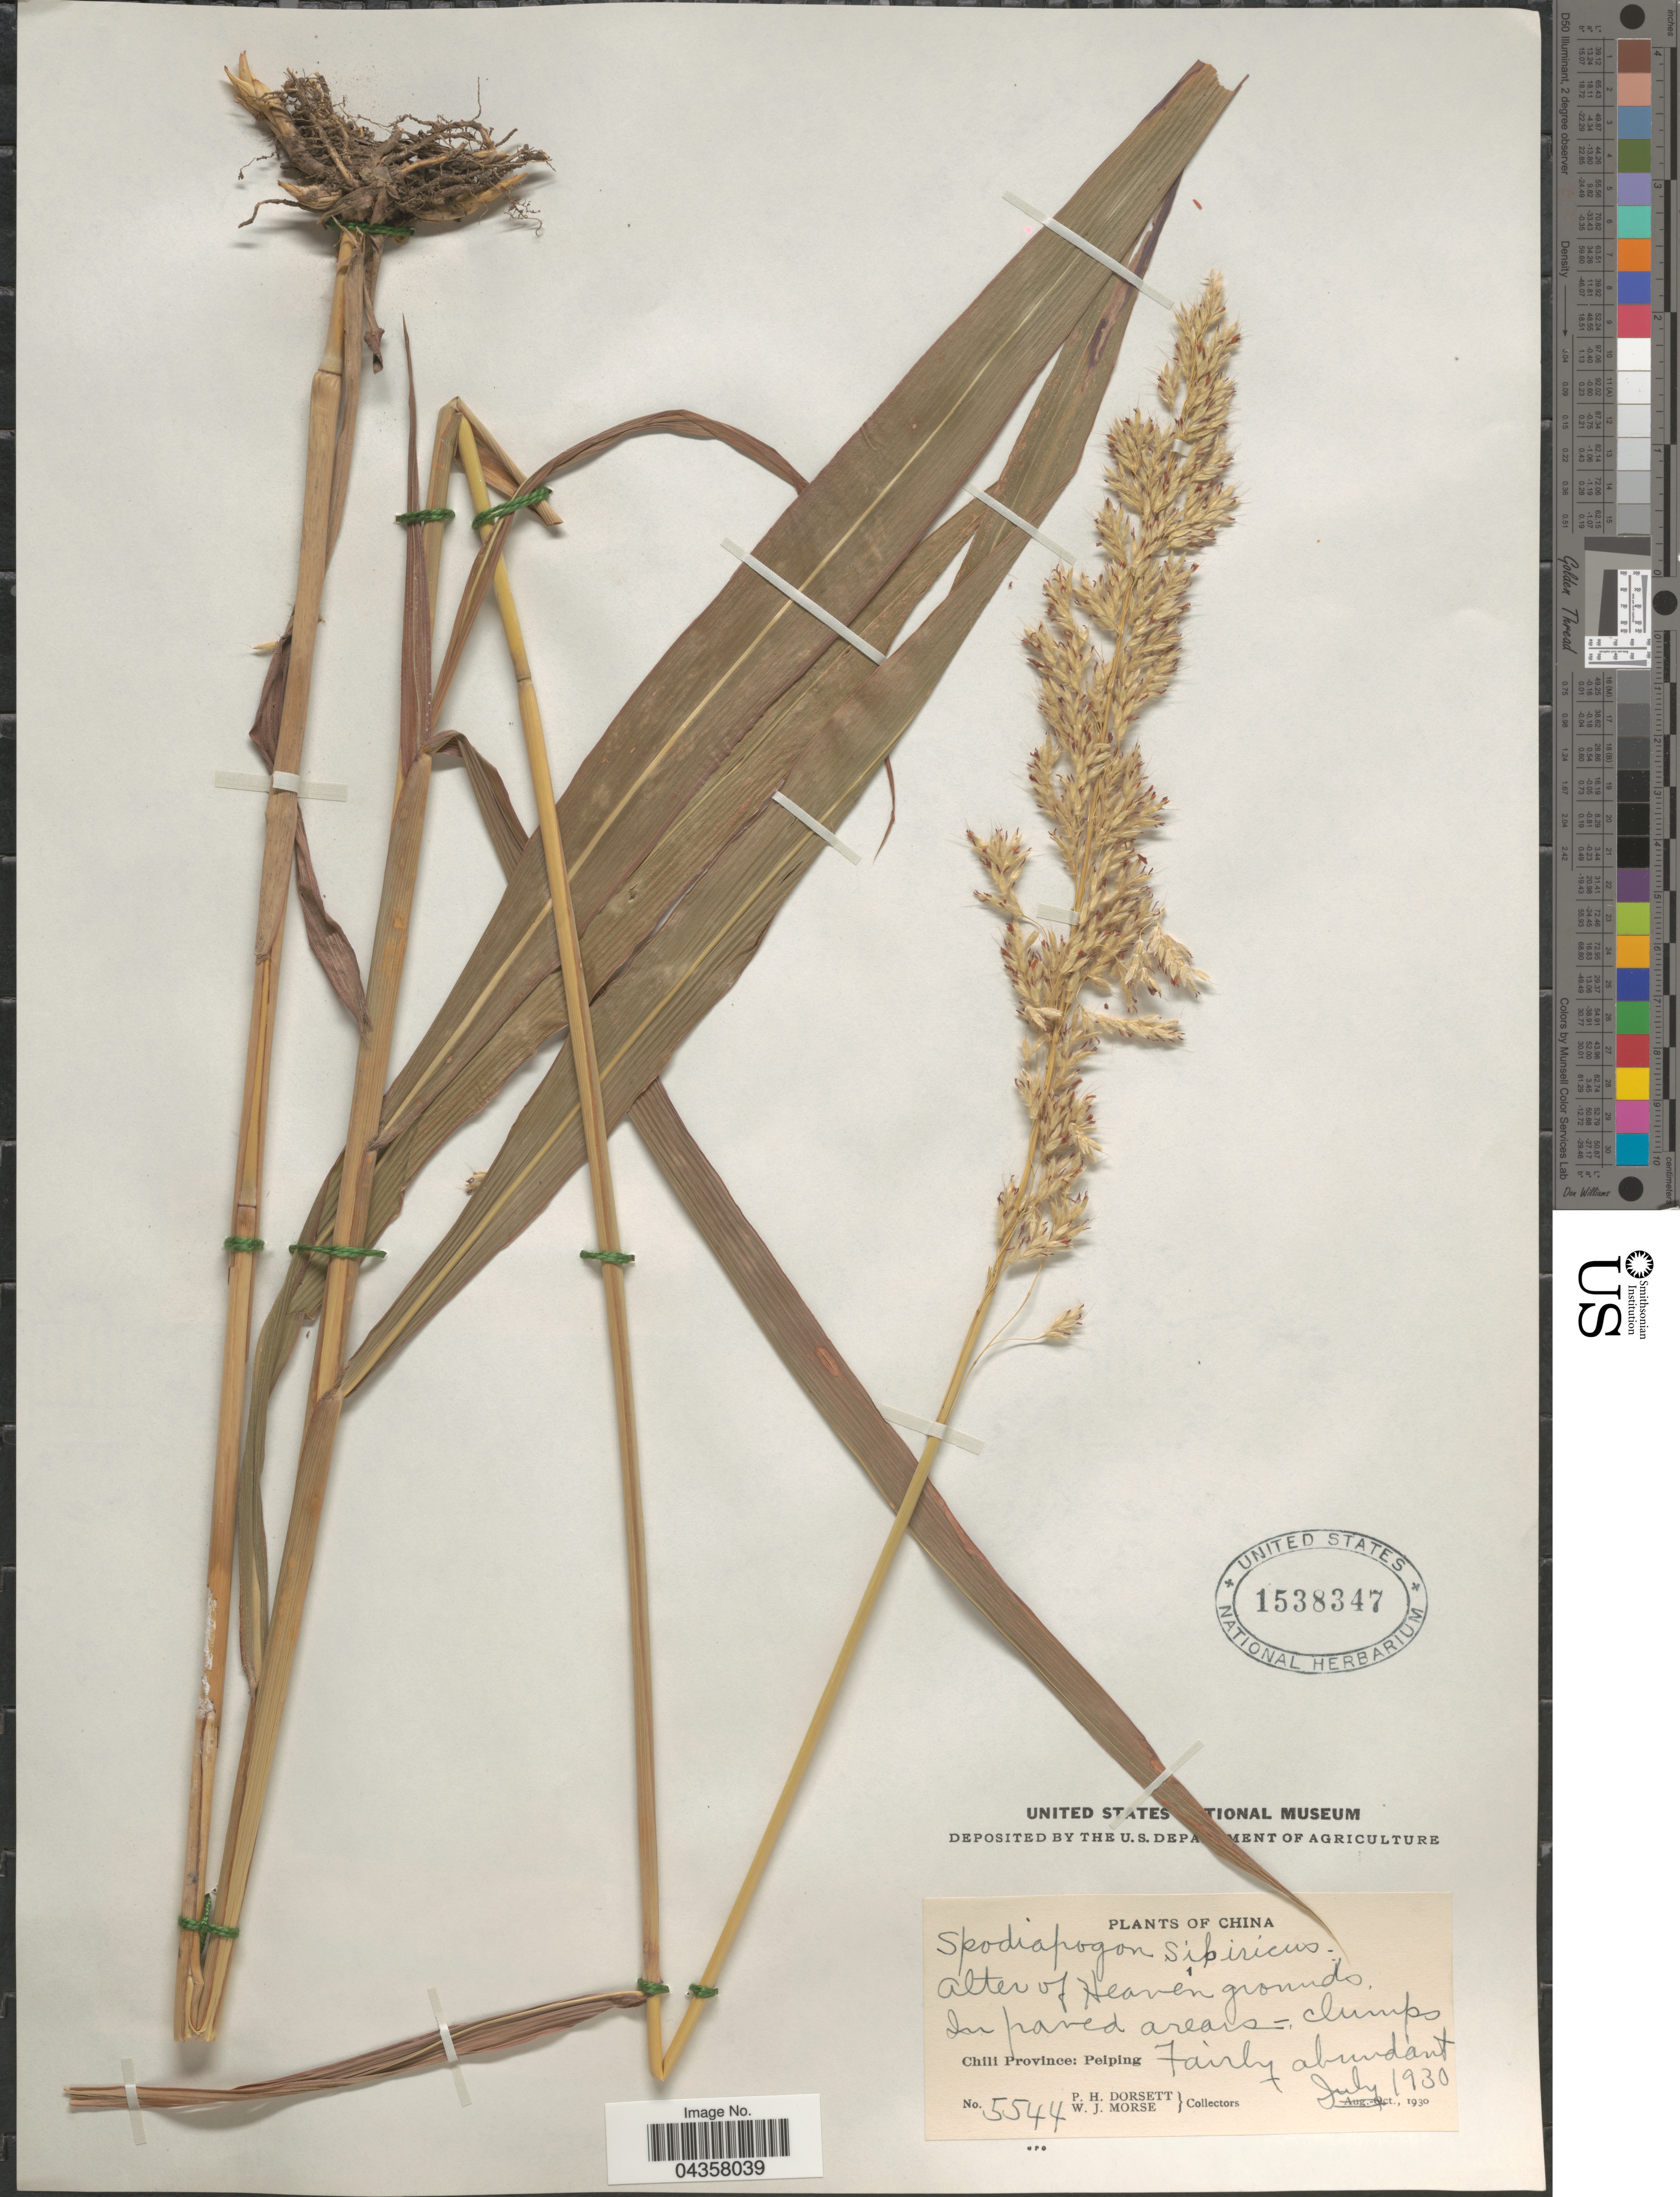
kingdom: Plantae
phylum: Tracheophyta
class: Liliopsida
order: Poales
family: Poaceae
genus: Spodiopogon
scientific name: Spodiopogon sibiricus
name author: Trin.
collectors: P. H. Dorsett & W. J. Morse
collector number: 5544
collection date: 1930-07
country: China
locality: Alter of Heaven grounds. Chili Province: Peiping.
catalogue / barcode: US 1538347